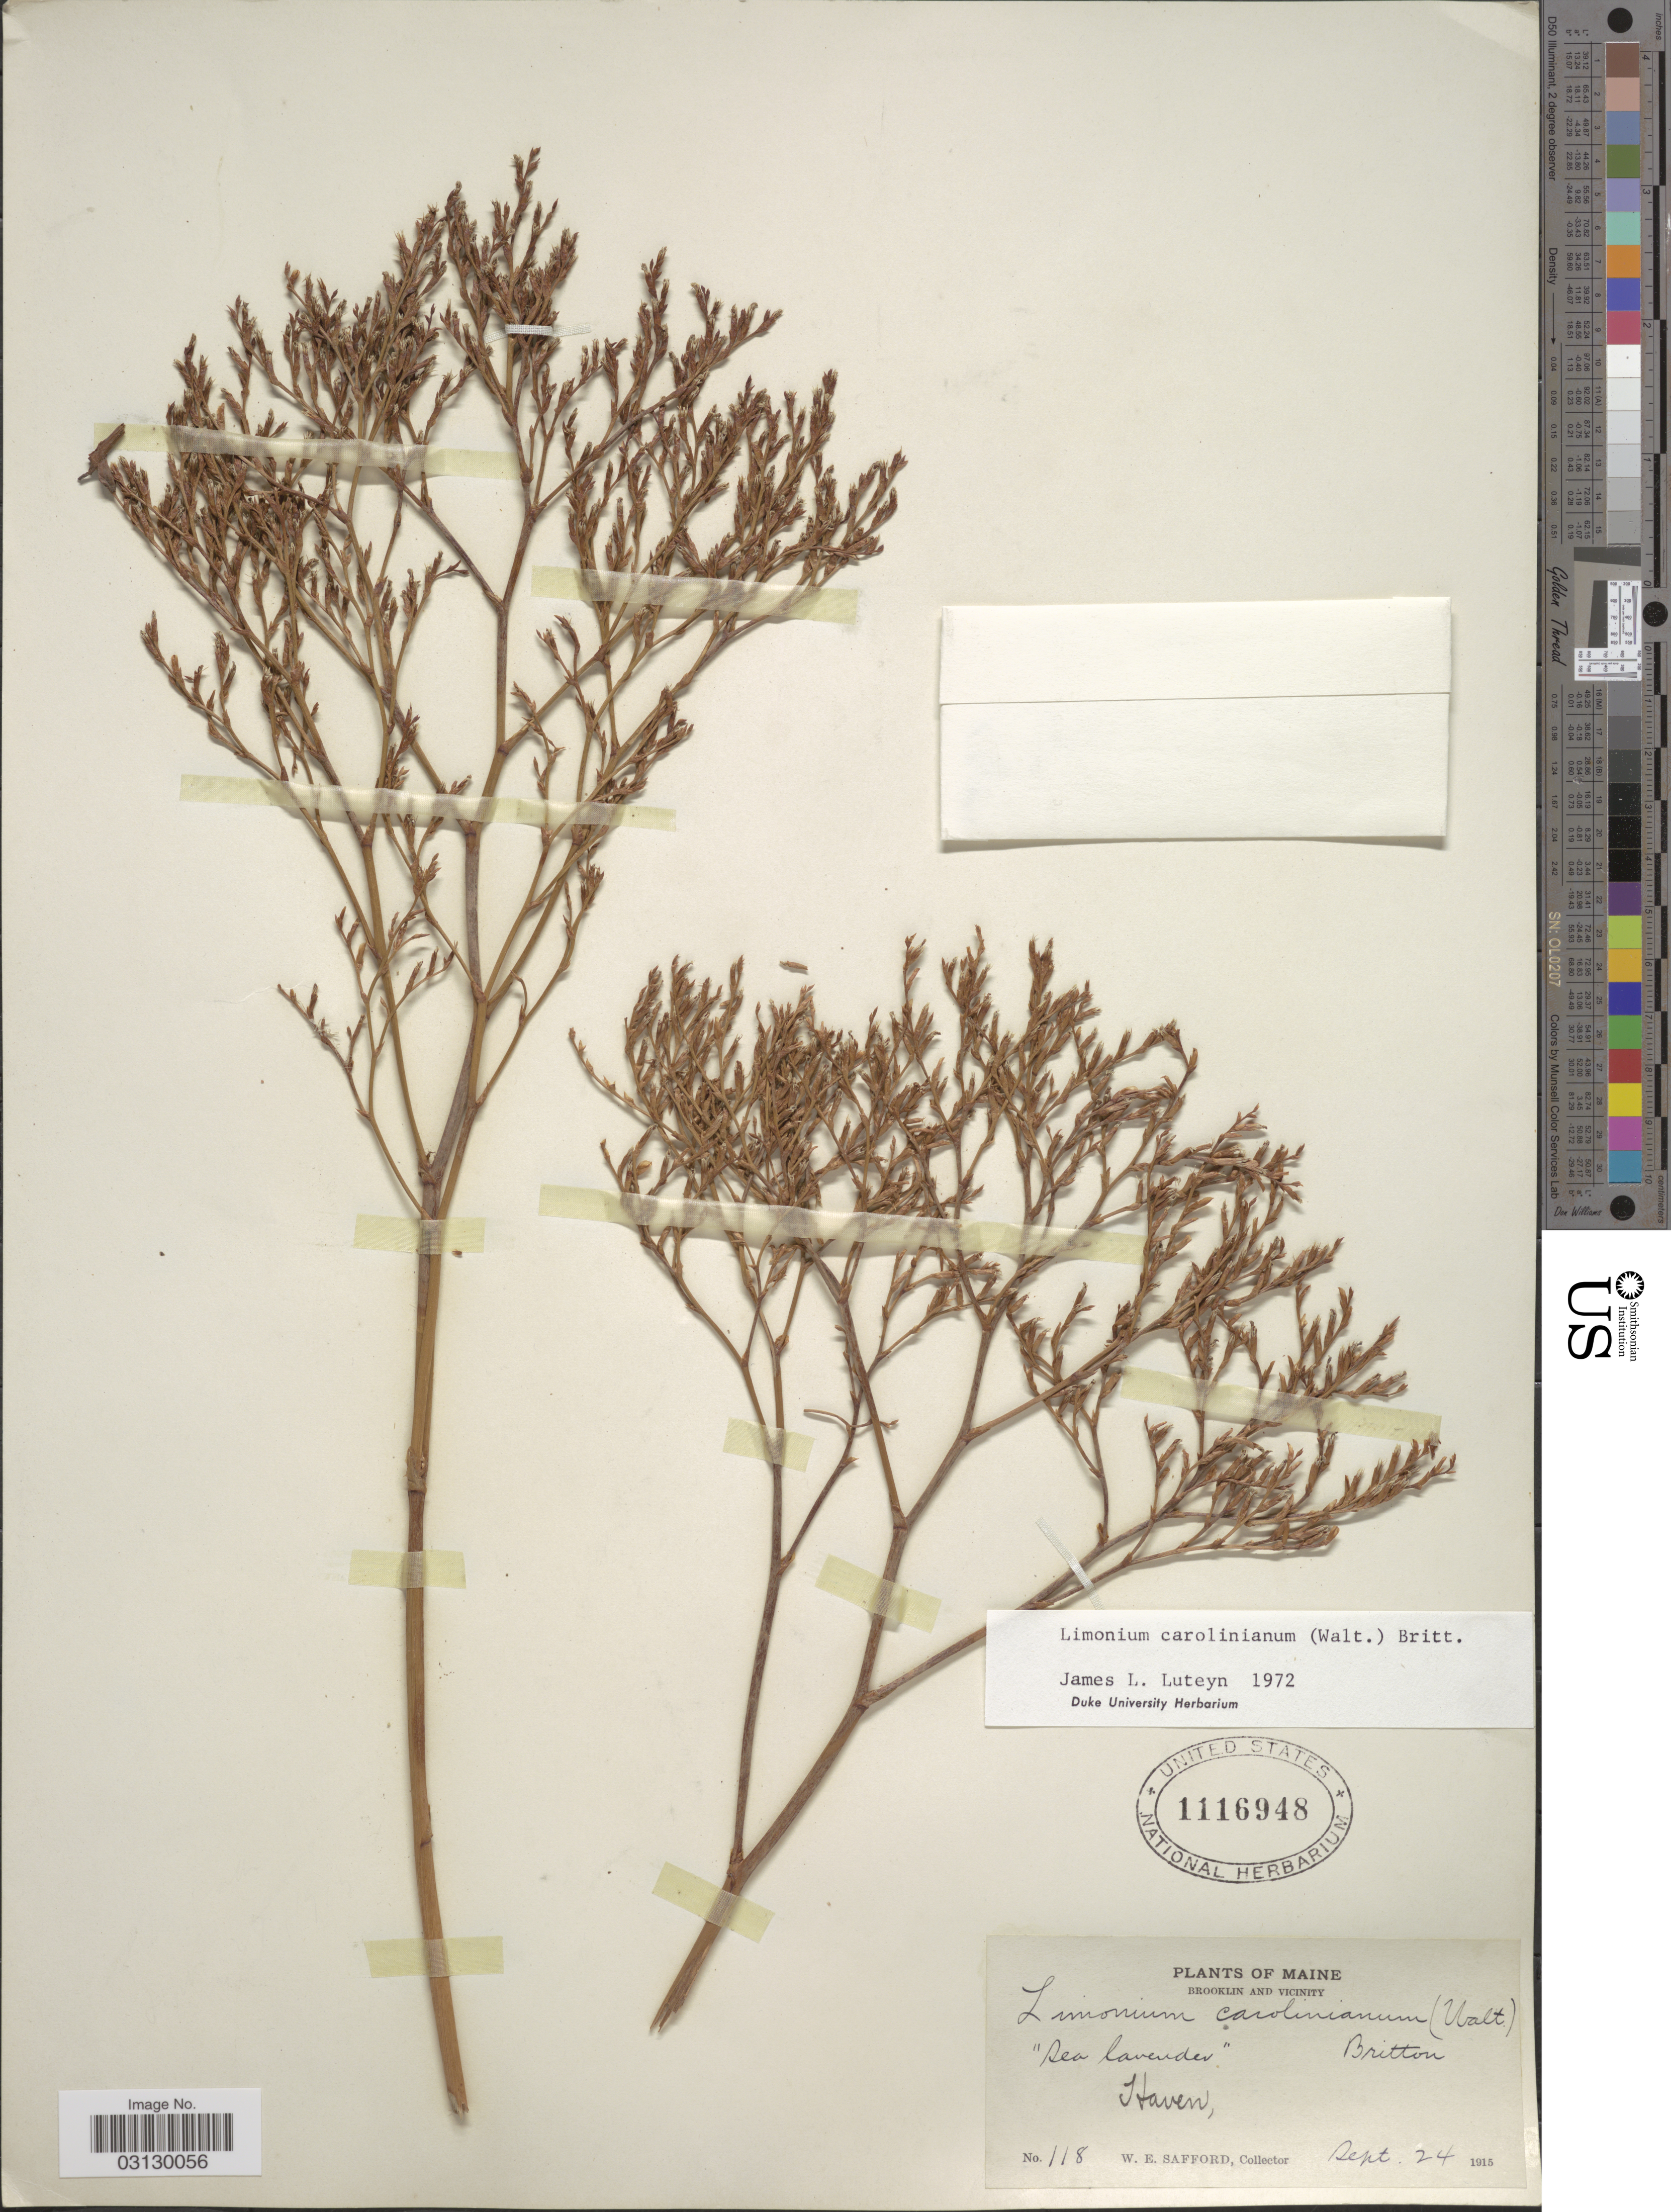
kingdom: Plantae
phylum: Tracheophyta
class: Magnoliopsida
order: Caryophyllales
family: Plumbaginaceae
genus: Limonium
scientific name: Limonium carolinianum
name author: (Walter) Britton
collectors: W. E. Safford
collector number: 118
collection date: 1915-09-24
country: United States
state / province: Maine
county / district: Hancock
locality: Brooklin and vicinity. Haven.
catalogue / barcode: US 1116948